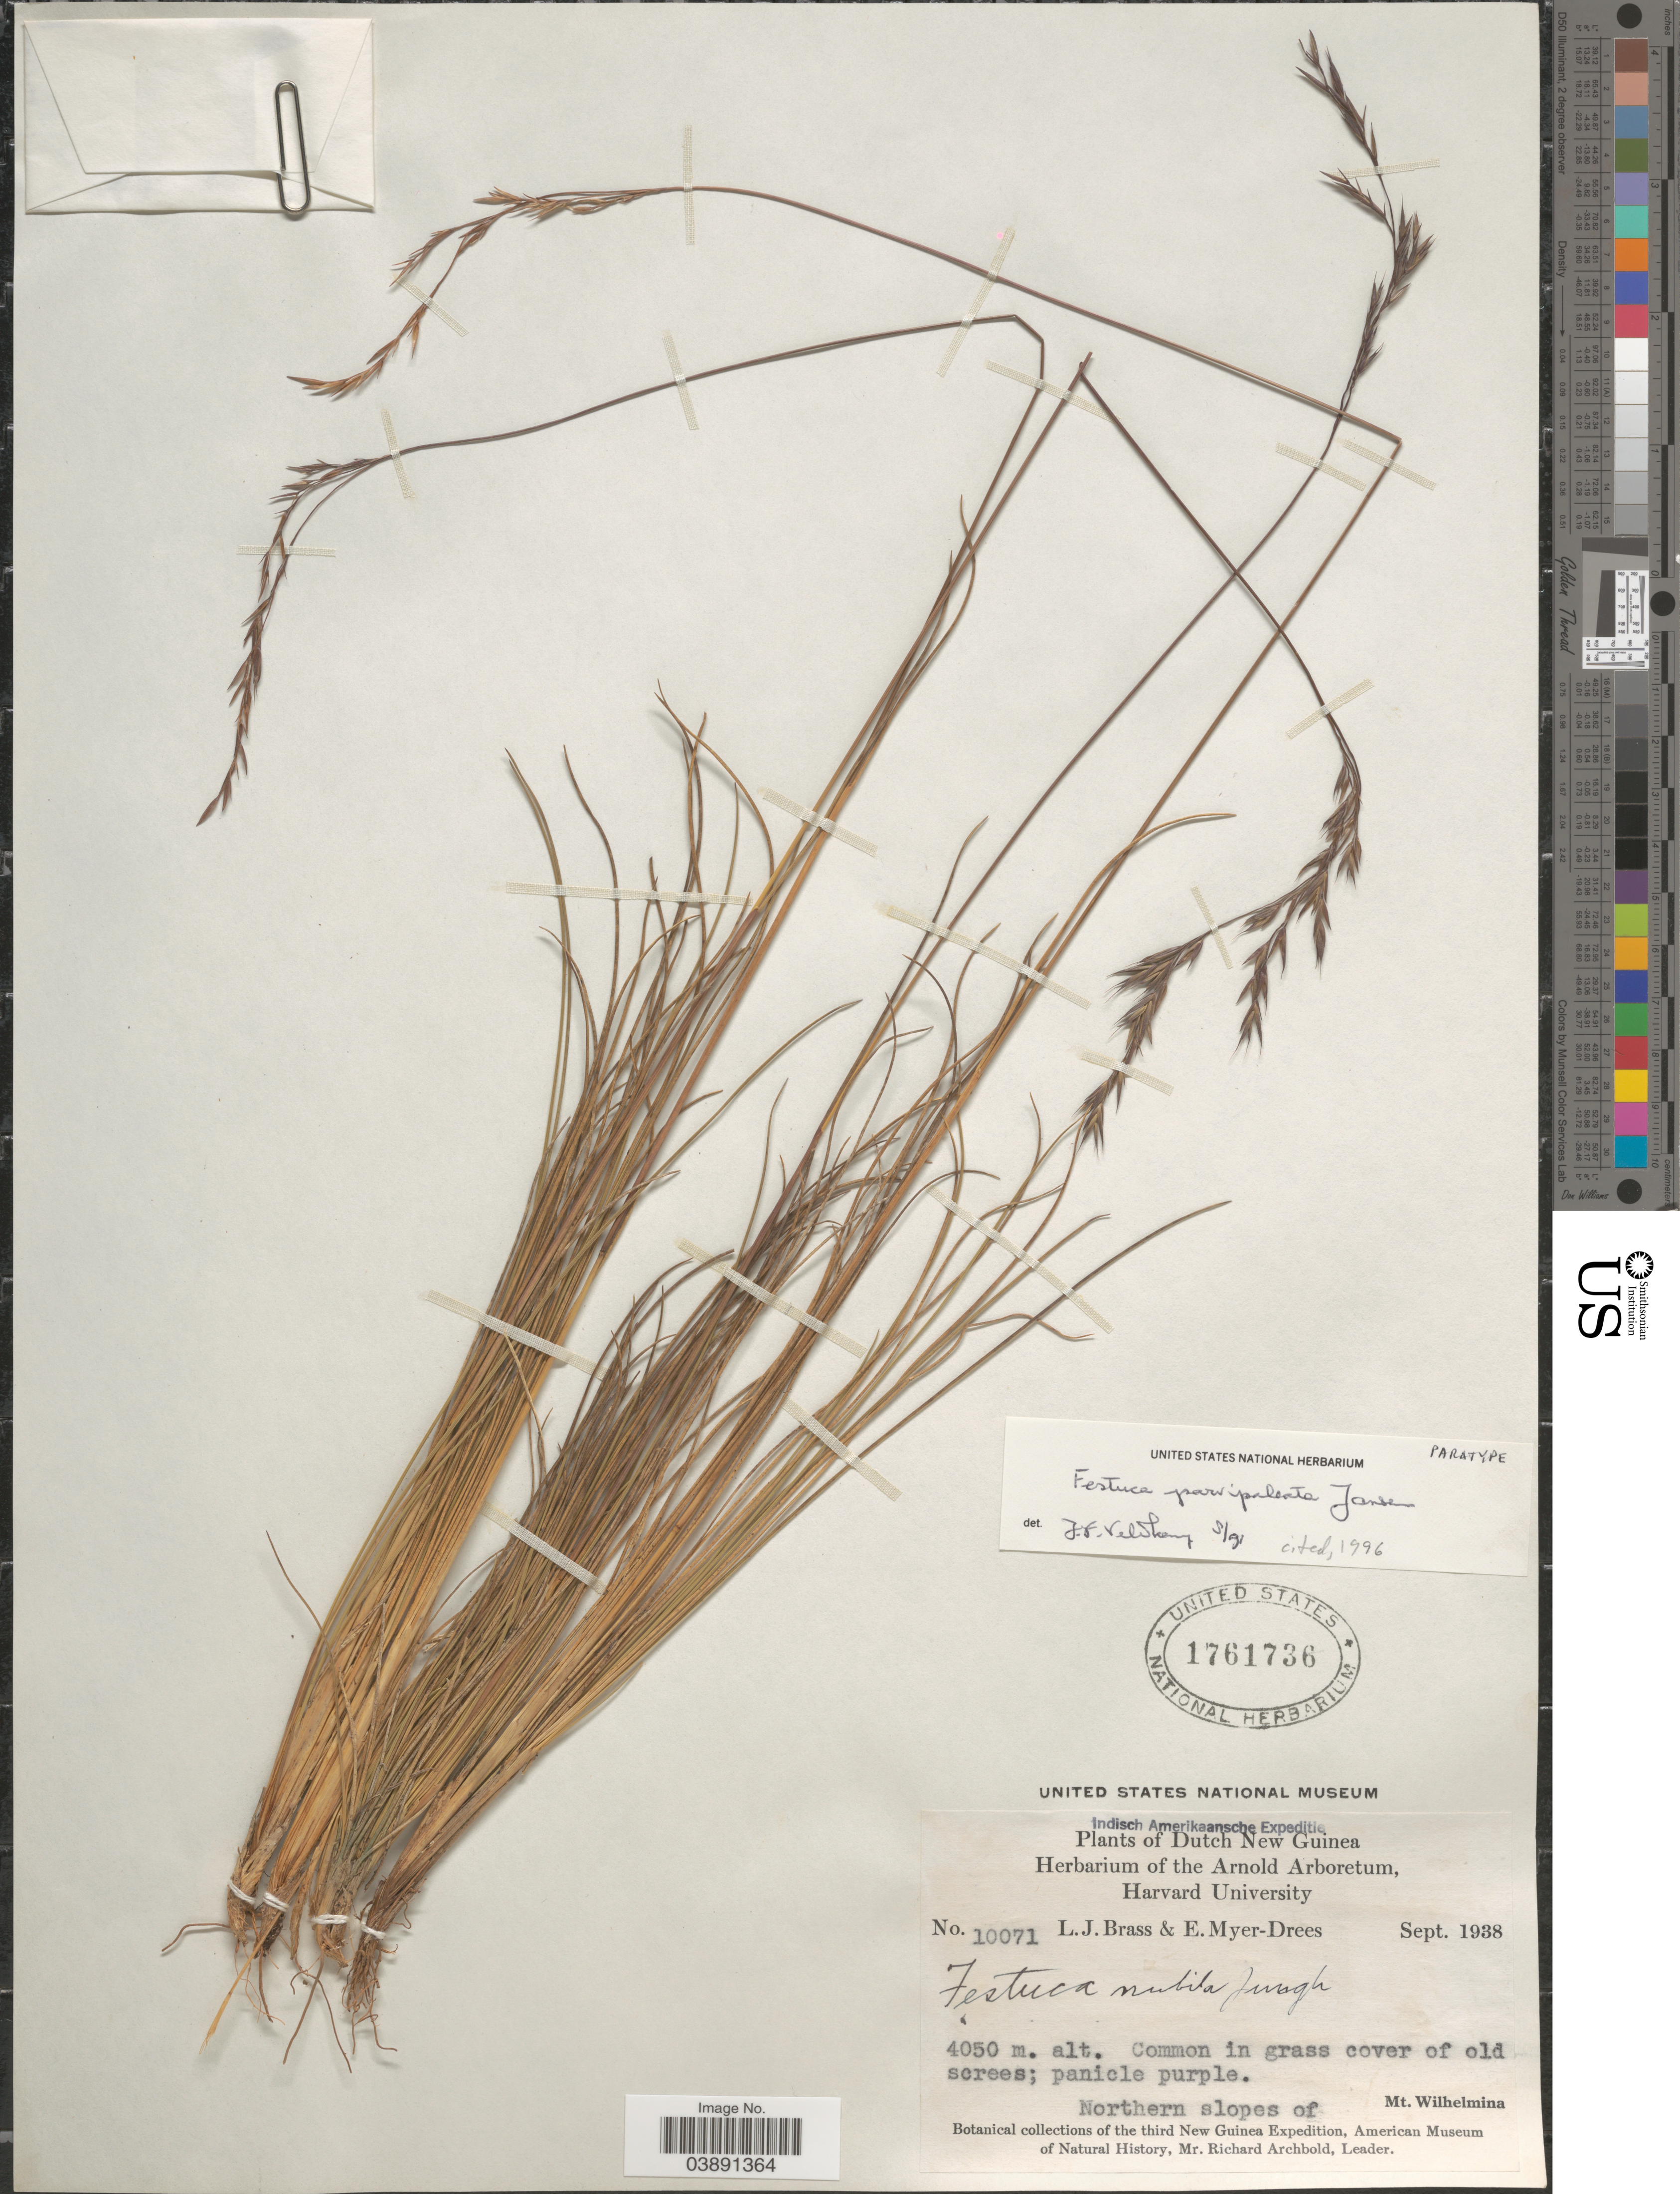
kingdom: Plantae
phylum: Tracheophyta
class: Liliopsida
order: Poales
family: Poaceae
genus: Festuca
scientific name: Festuca parvipaleata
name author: Jansen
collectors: L. J. Brass & E. Myer-Drees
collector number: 10071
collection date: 1938-09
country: Indonesia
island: New Guinea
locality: Dutch New Guinea. Northern slopes of Mt. Wilhelmina.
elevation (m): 4050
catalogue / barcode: US 1761736